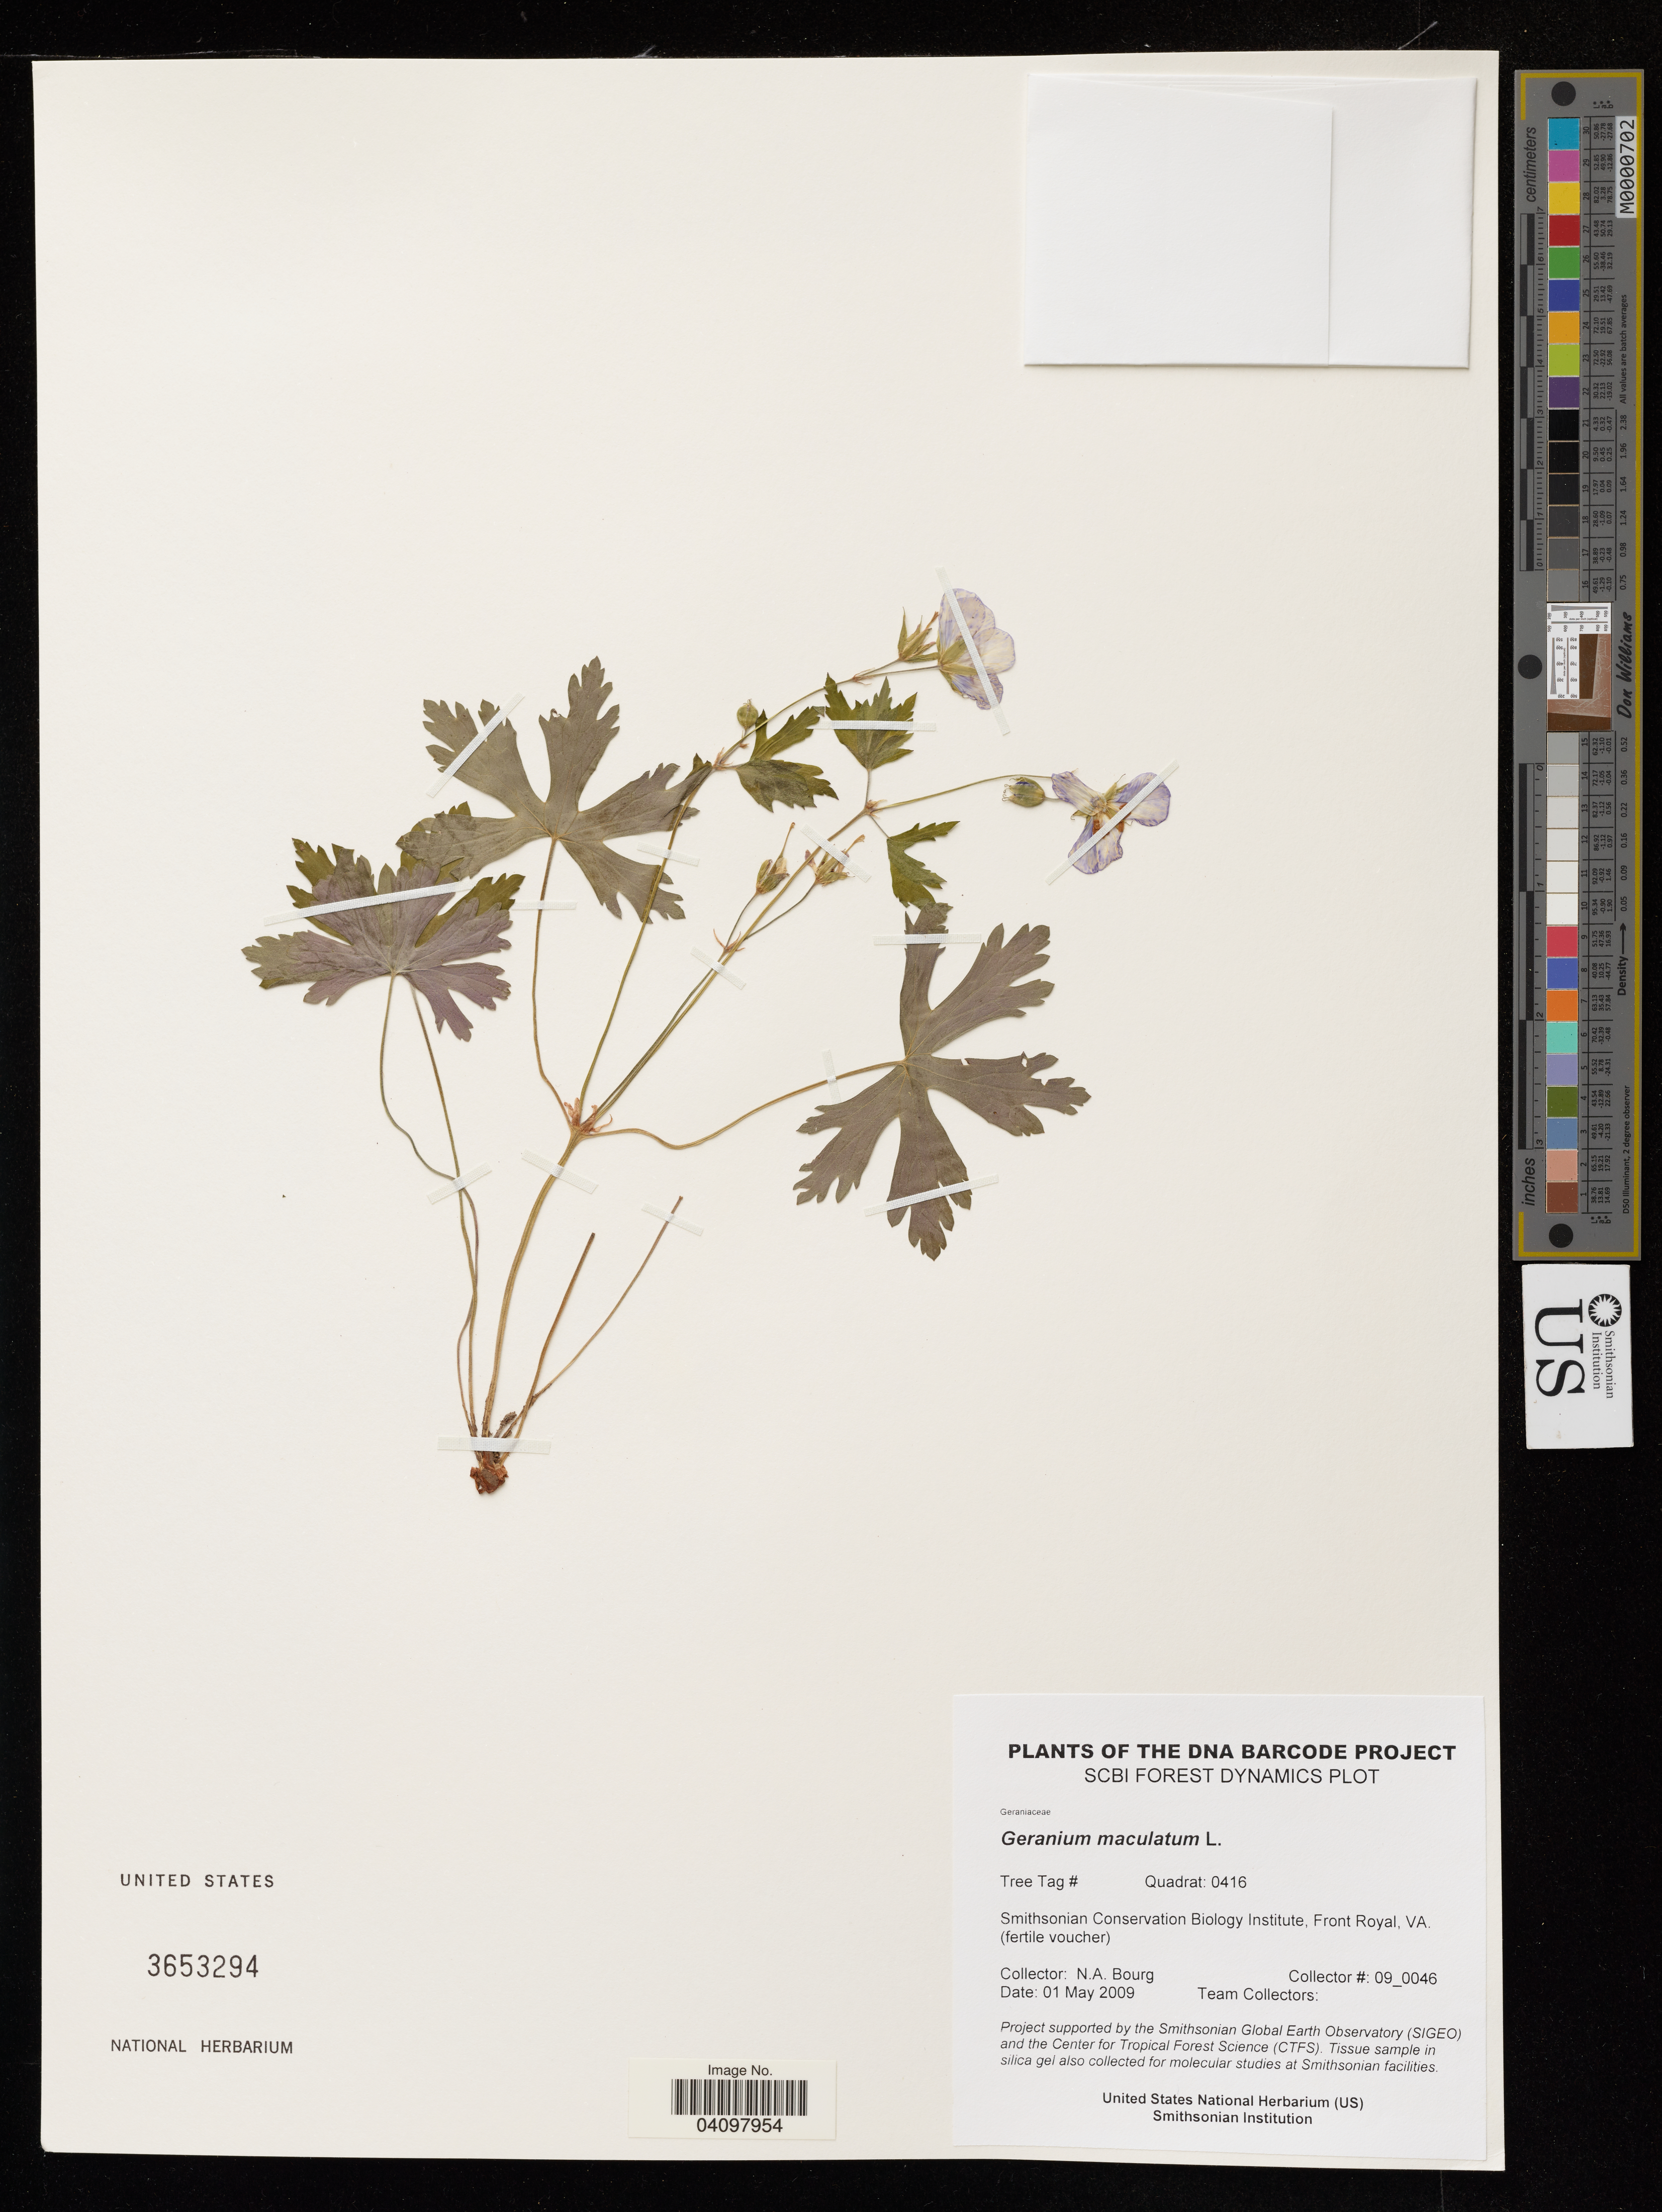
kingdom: Plantae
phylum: Tracheophyta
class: Magnoliopsida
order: Geraniales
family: Geraniaceae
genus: Geranium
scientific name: Geranium maculatum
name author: L.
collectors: N. A. Bourg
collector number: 09_0046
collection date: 2009-05-01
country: United States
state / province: Virginia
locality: Smithsonian Conservation Biology Institute, Front Royal.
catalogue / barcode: US 3653294